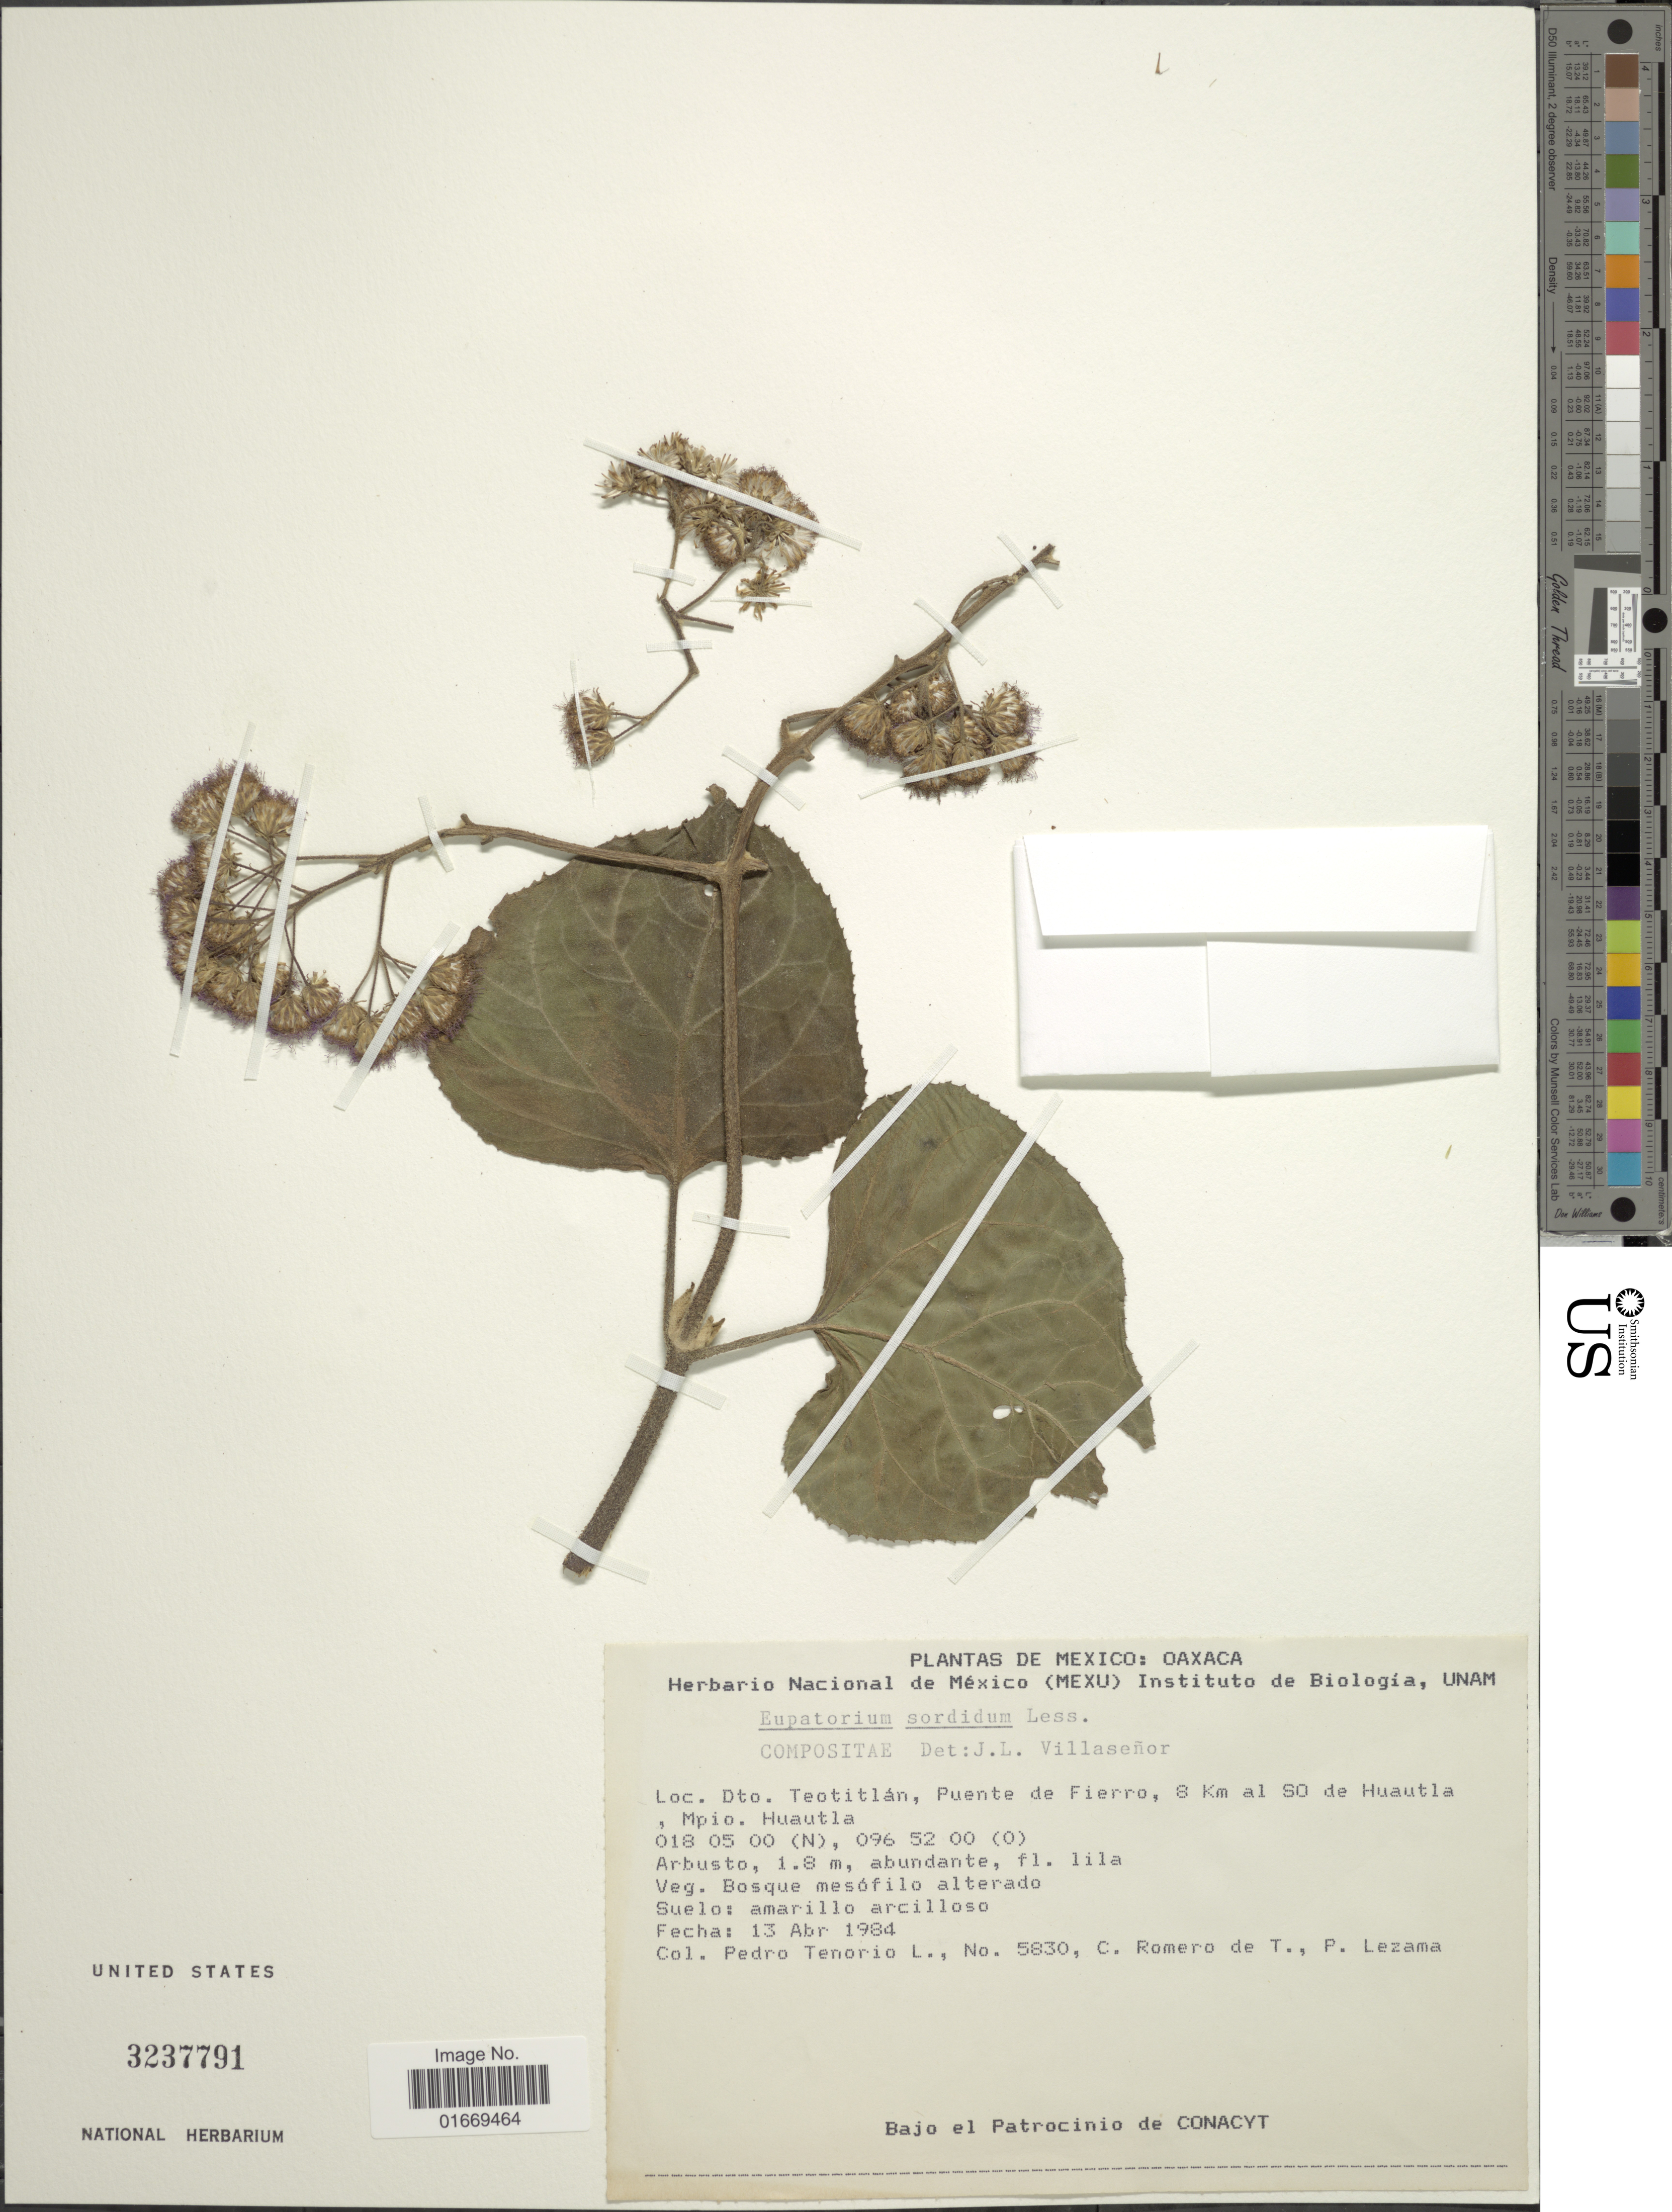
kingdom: Plantae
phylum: Tracheophyta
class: Magnoliopsida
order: Asterales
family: Asteraceae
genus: Bartlettina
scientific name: Bartlettina sordida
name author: (Less.) R.M. King & H. Rob.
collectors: P. Tenorio L., C. Romero de T. & P. Lezama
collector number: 5830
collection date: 1984-04-13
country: Mexico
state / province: Oaxaca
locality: Dto. Teotitlán, Puente de Fierro, 8 Km al So de Huautla, Mpio Huautla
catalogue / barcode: US 3237791